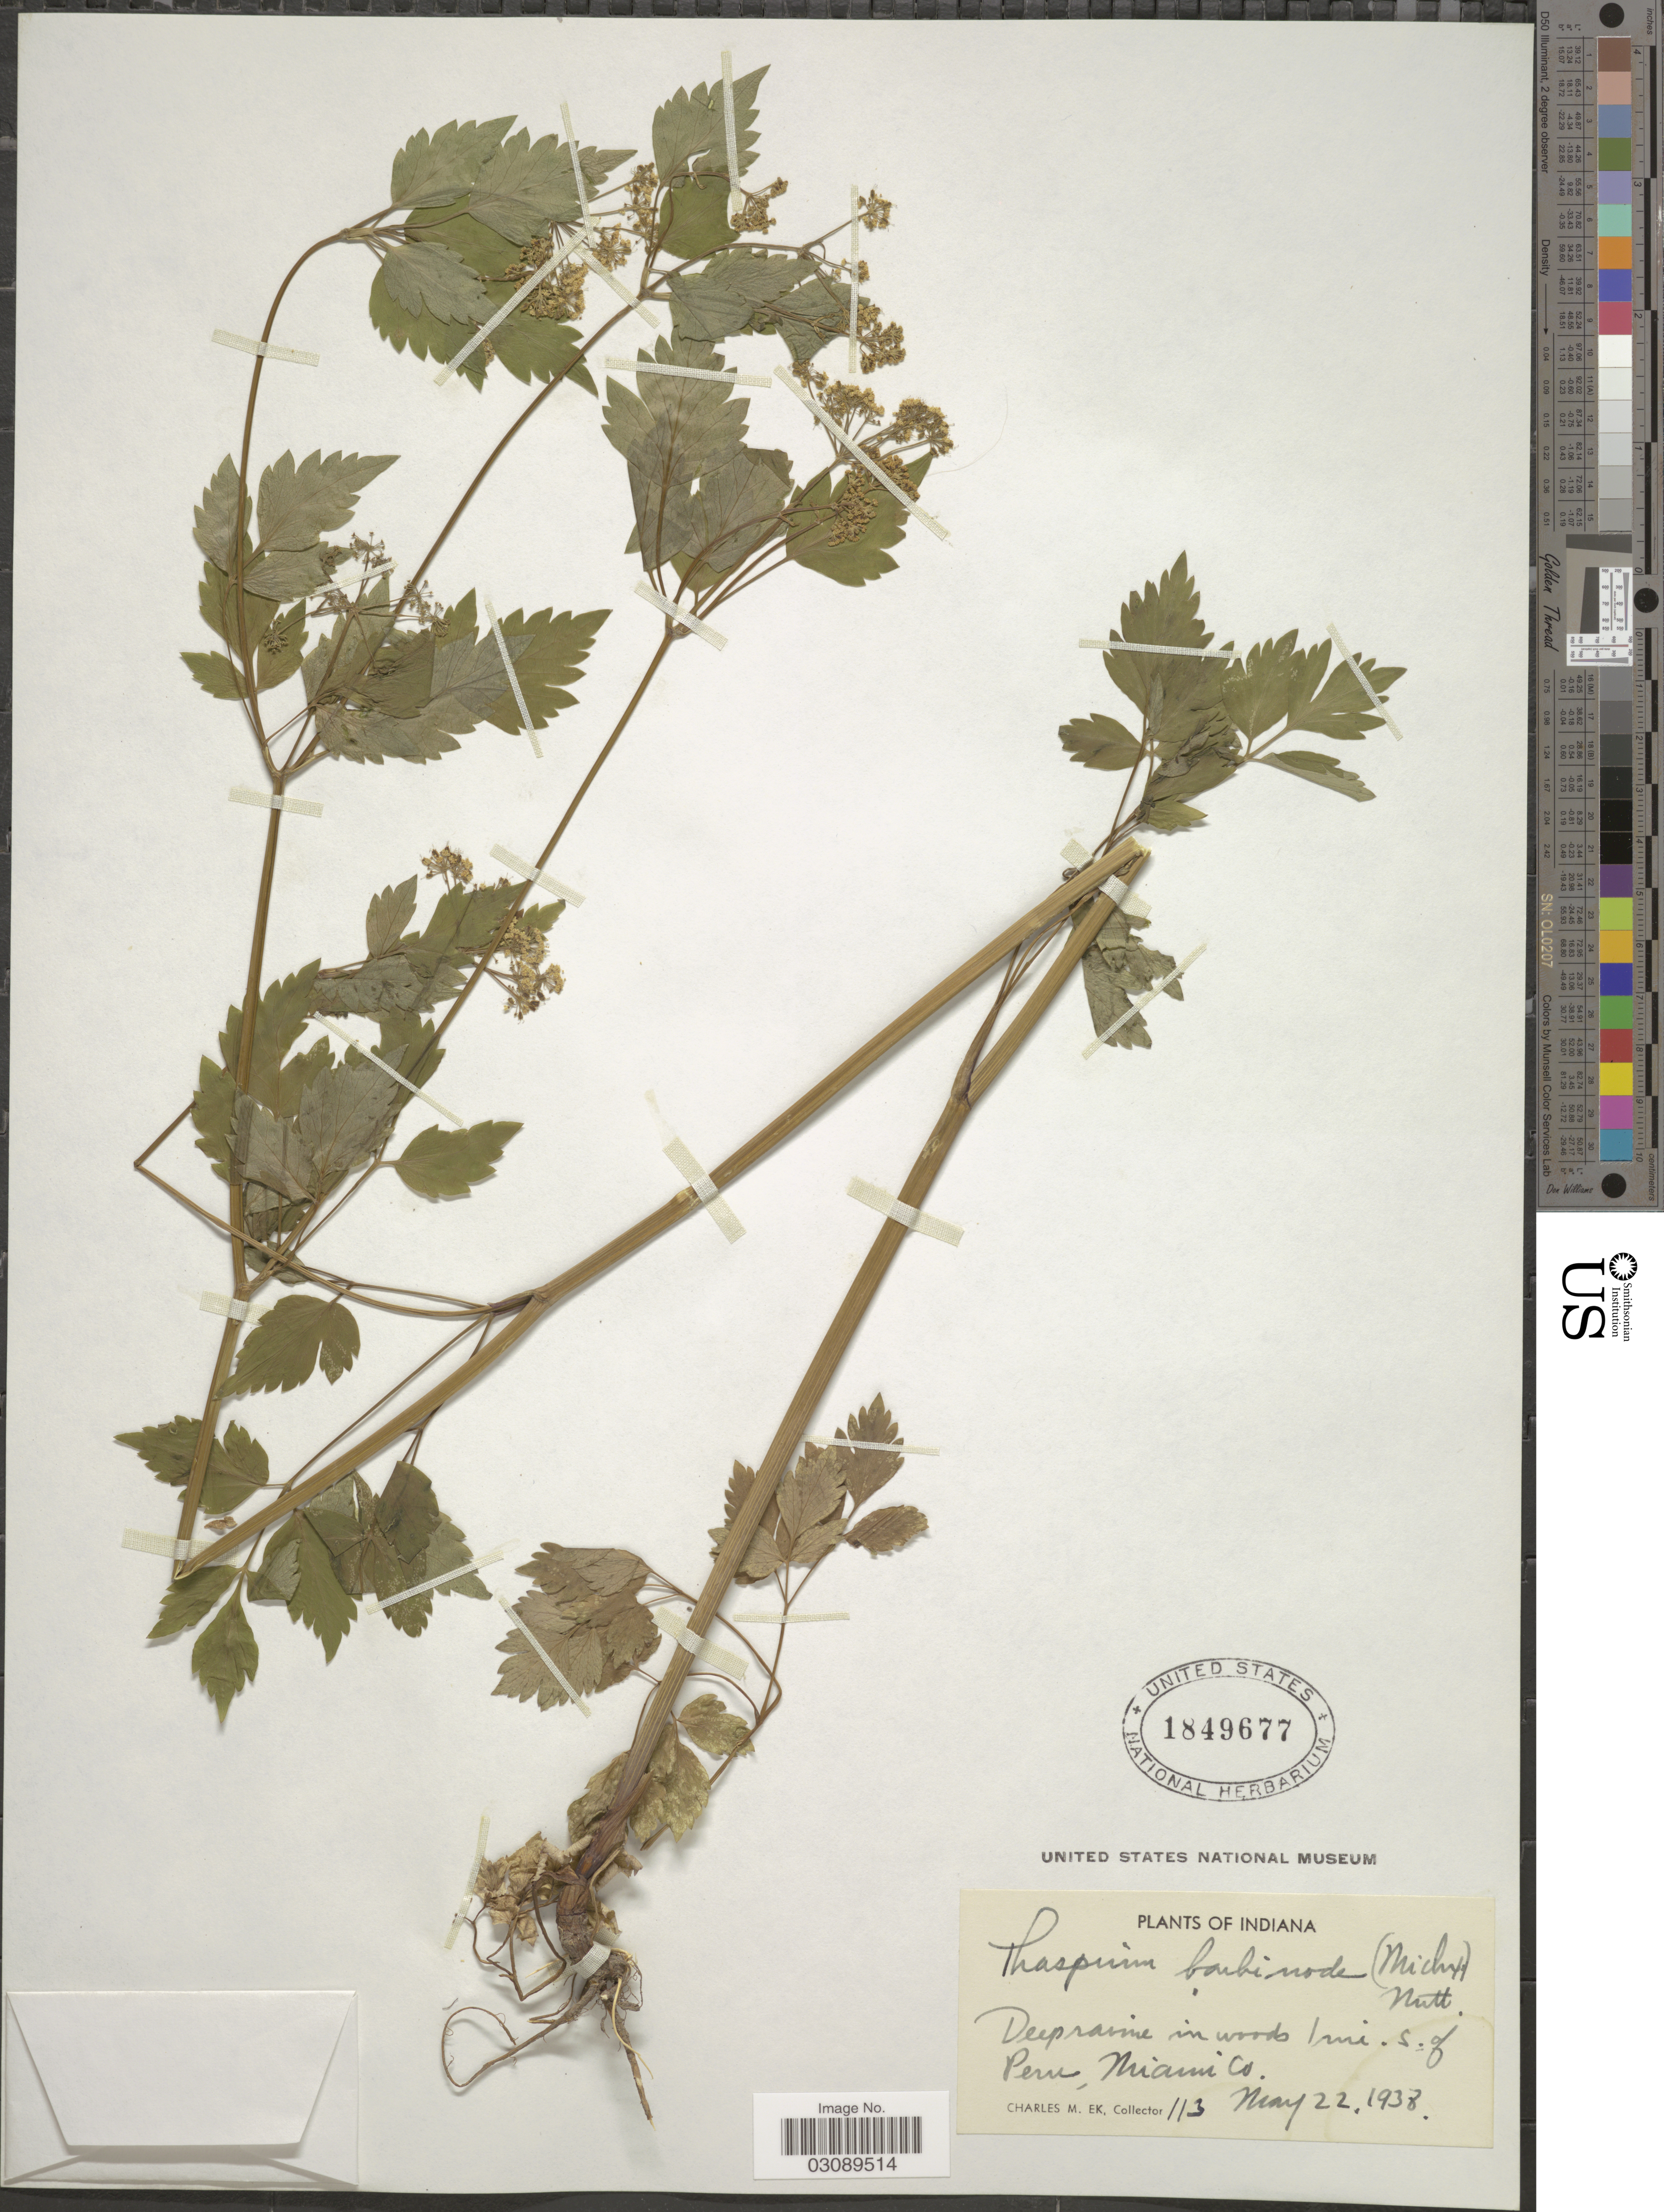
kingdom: Plantae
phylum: Tracheophyta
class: Magnoliopsida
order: Apiales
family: Apiaceae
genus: Thaspium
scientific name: Thaspium barbinode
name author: (Michx.) Nutt.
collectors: C. Ek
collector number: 113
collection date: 1938-05-22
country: United States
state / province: Indiana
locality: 1 mi. s. of Peru, Miami Co.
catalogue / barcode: US 1849677